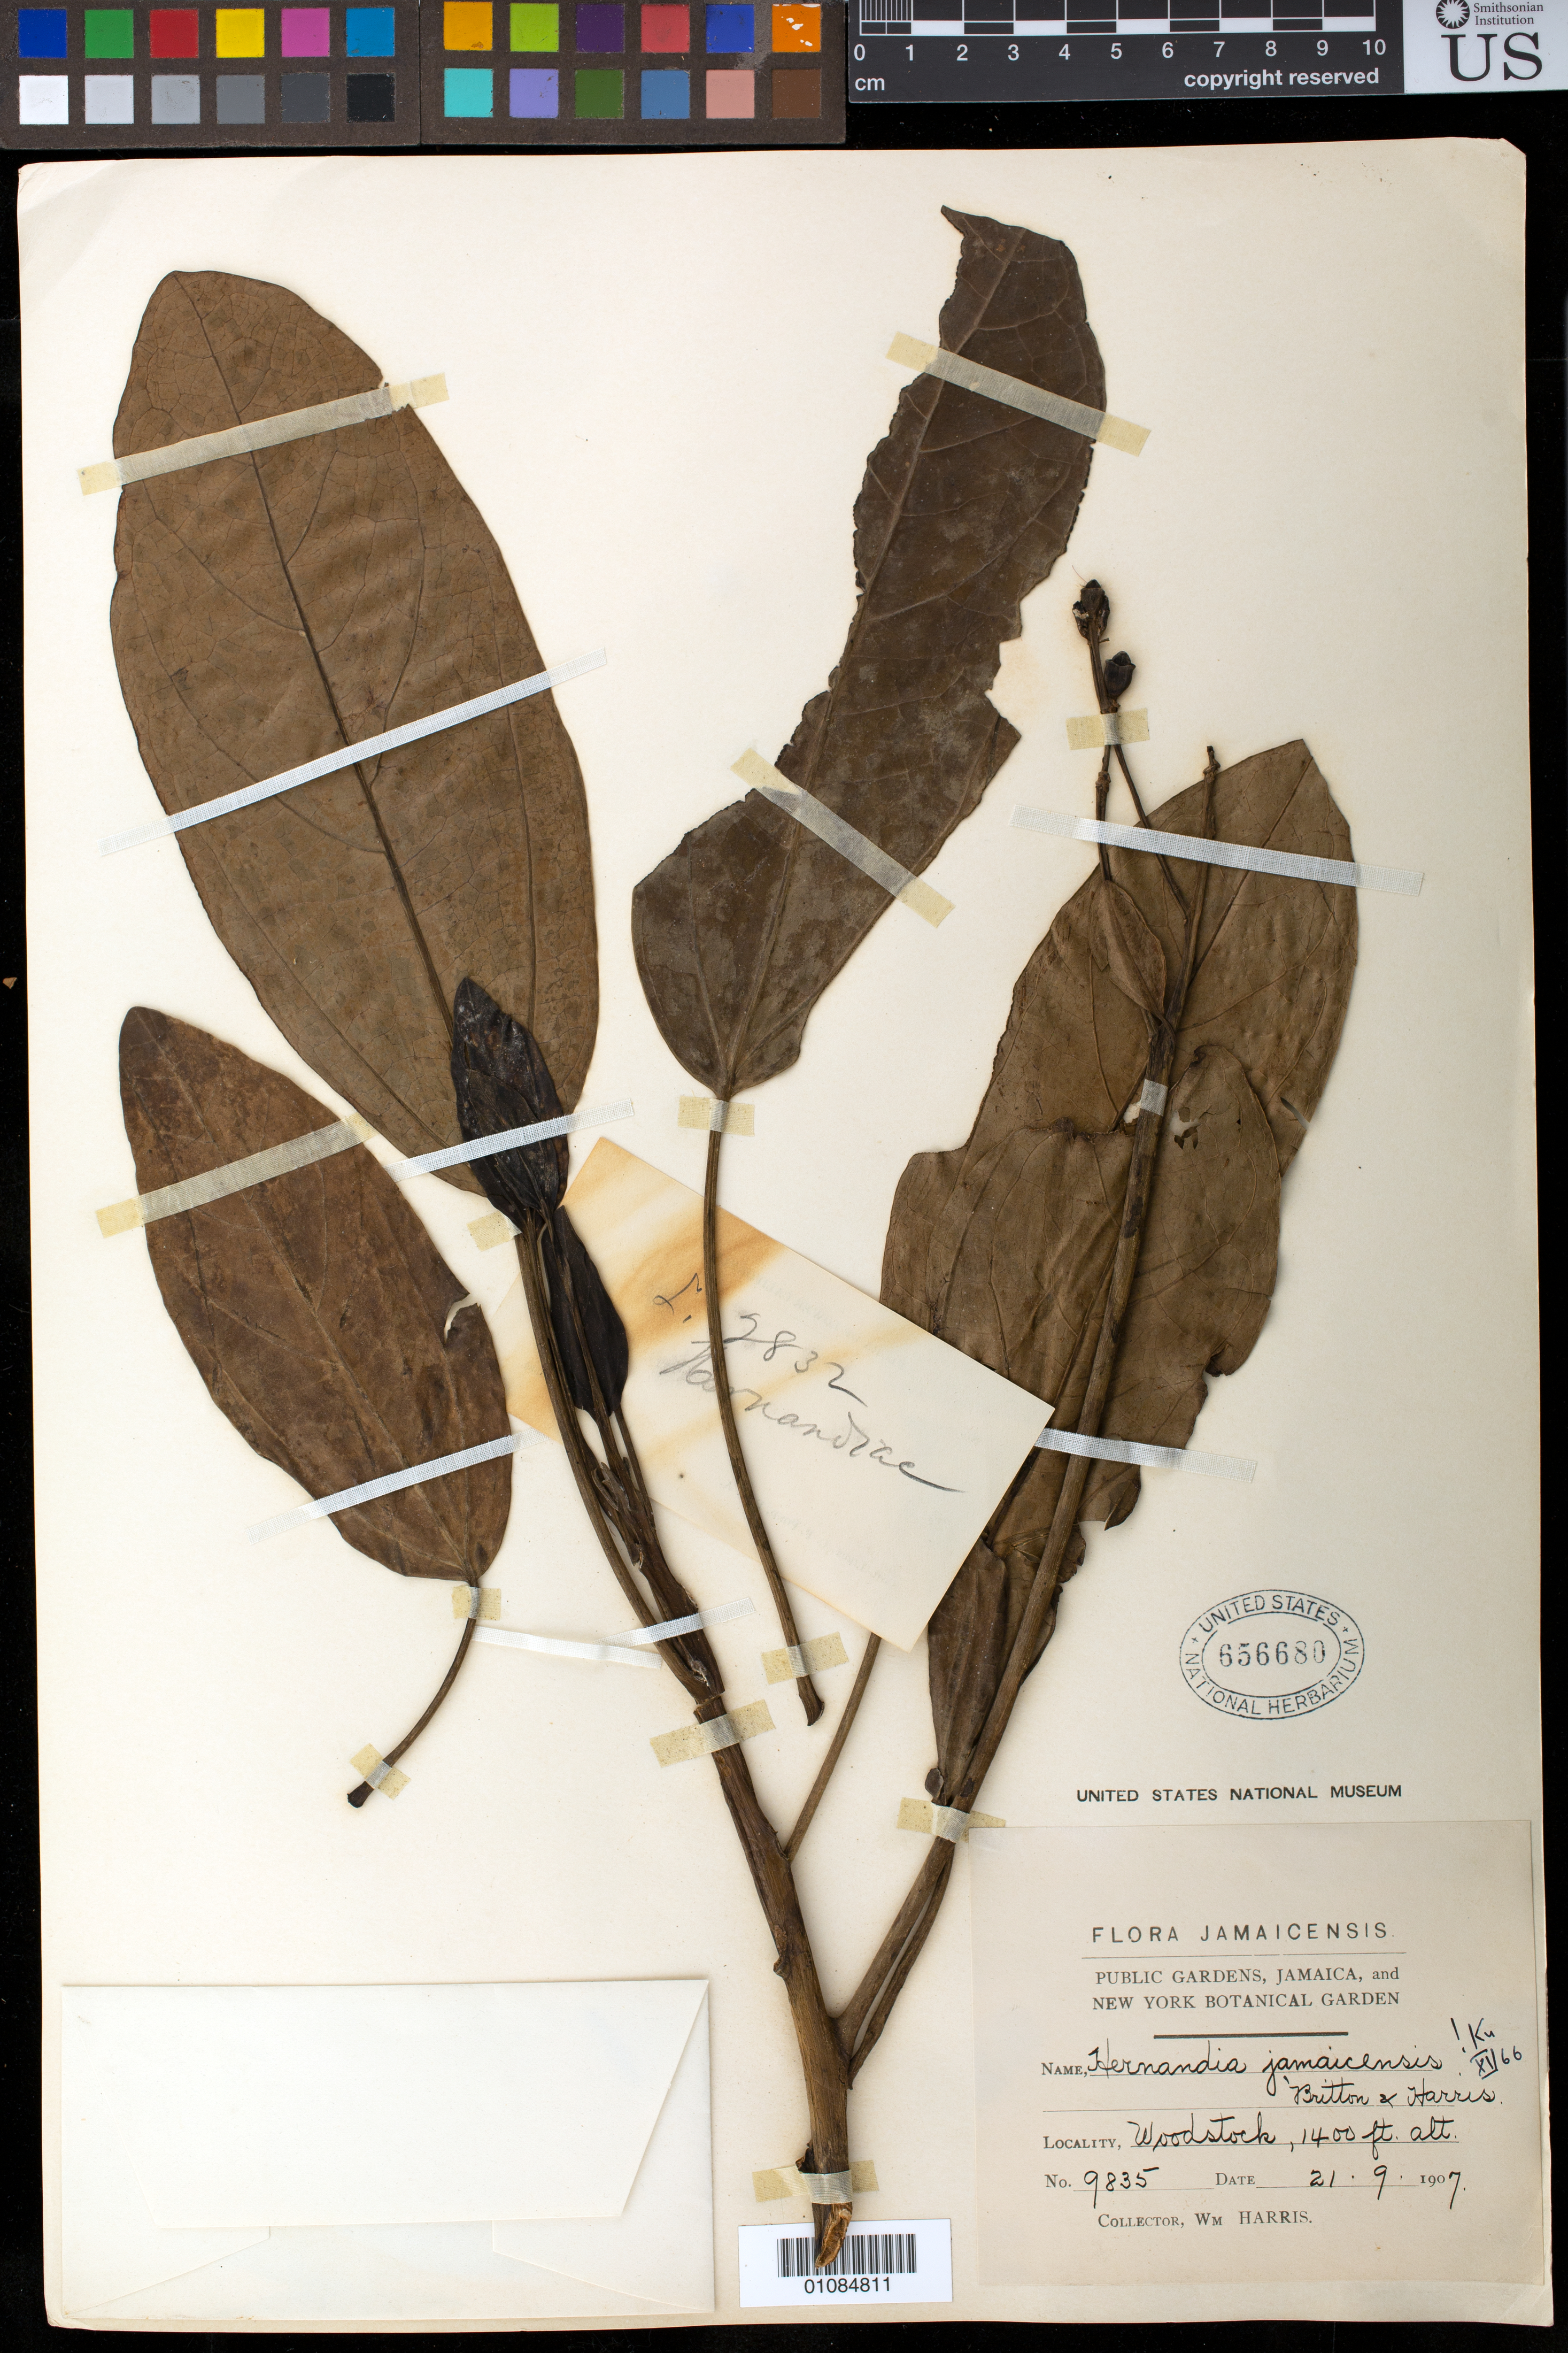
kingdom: Plantae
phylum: Tracheophyta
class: Magnoliopsida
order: Laurales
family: Hernandiaceae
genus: Hernandia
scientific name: Hernandia jamaicensis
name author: Britton & Harris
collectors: W. H. Harris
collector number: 9835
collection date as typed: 21 Sep 1907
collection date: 1907-09-21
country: Jamaica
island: Jamaica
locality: Woodstock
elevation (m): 427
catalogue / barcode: US 656680